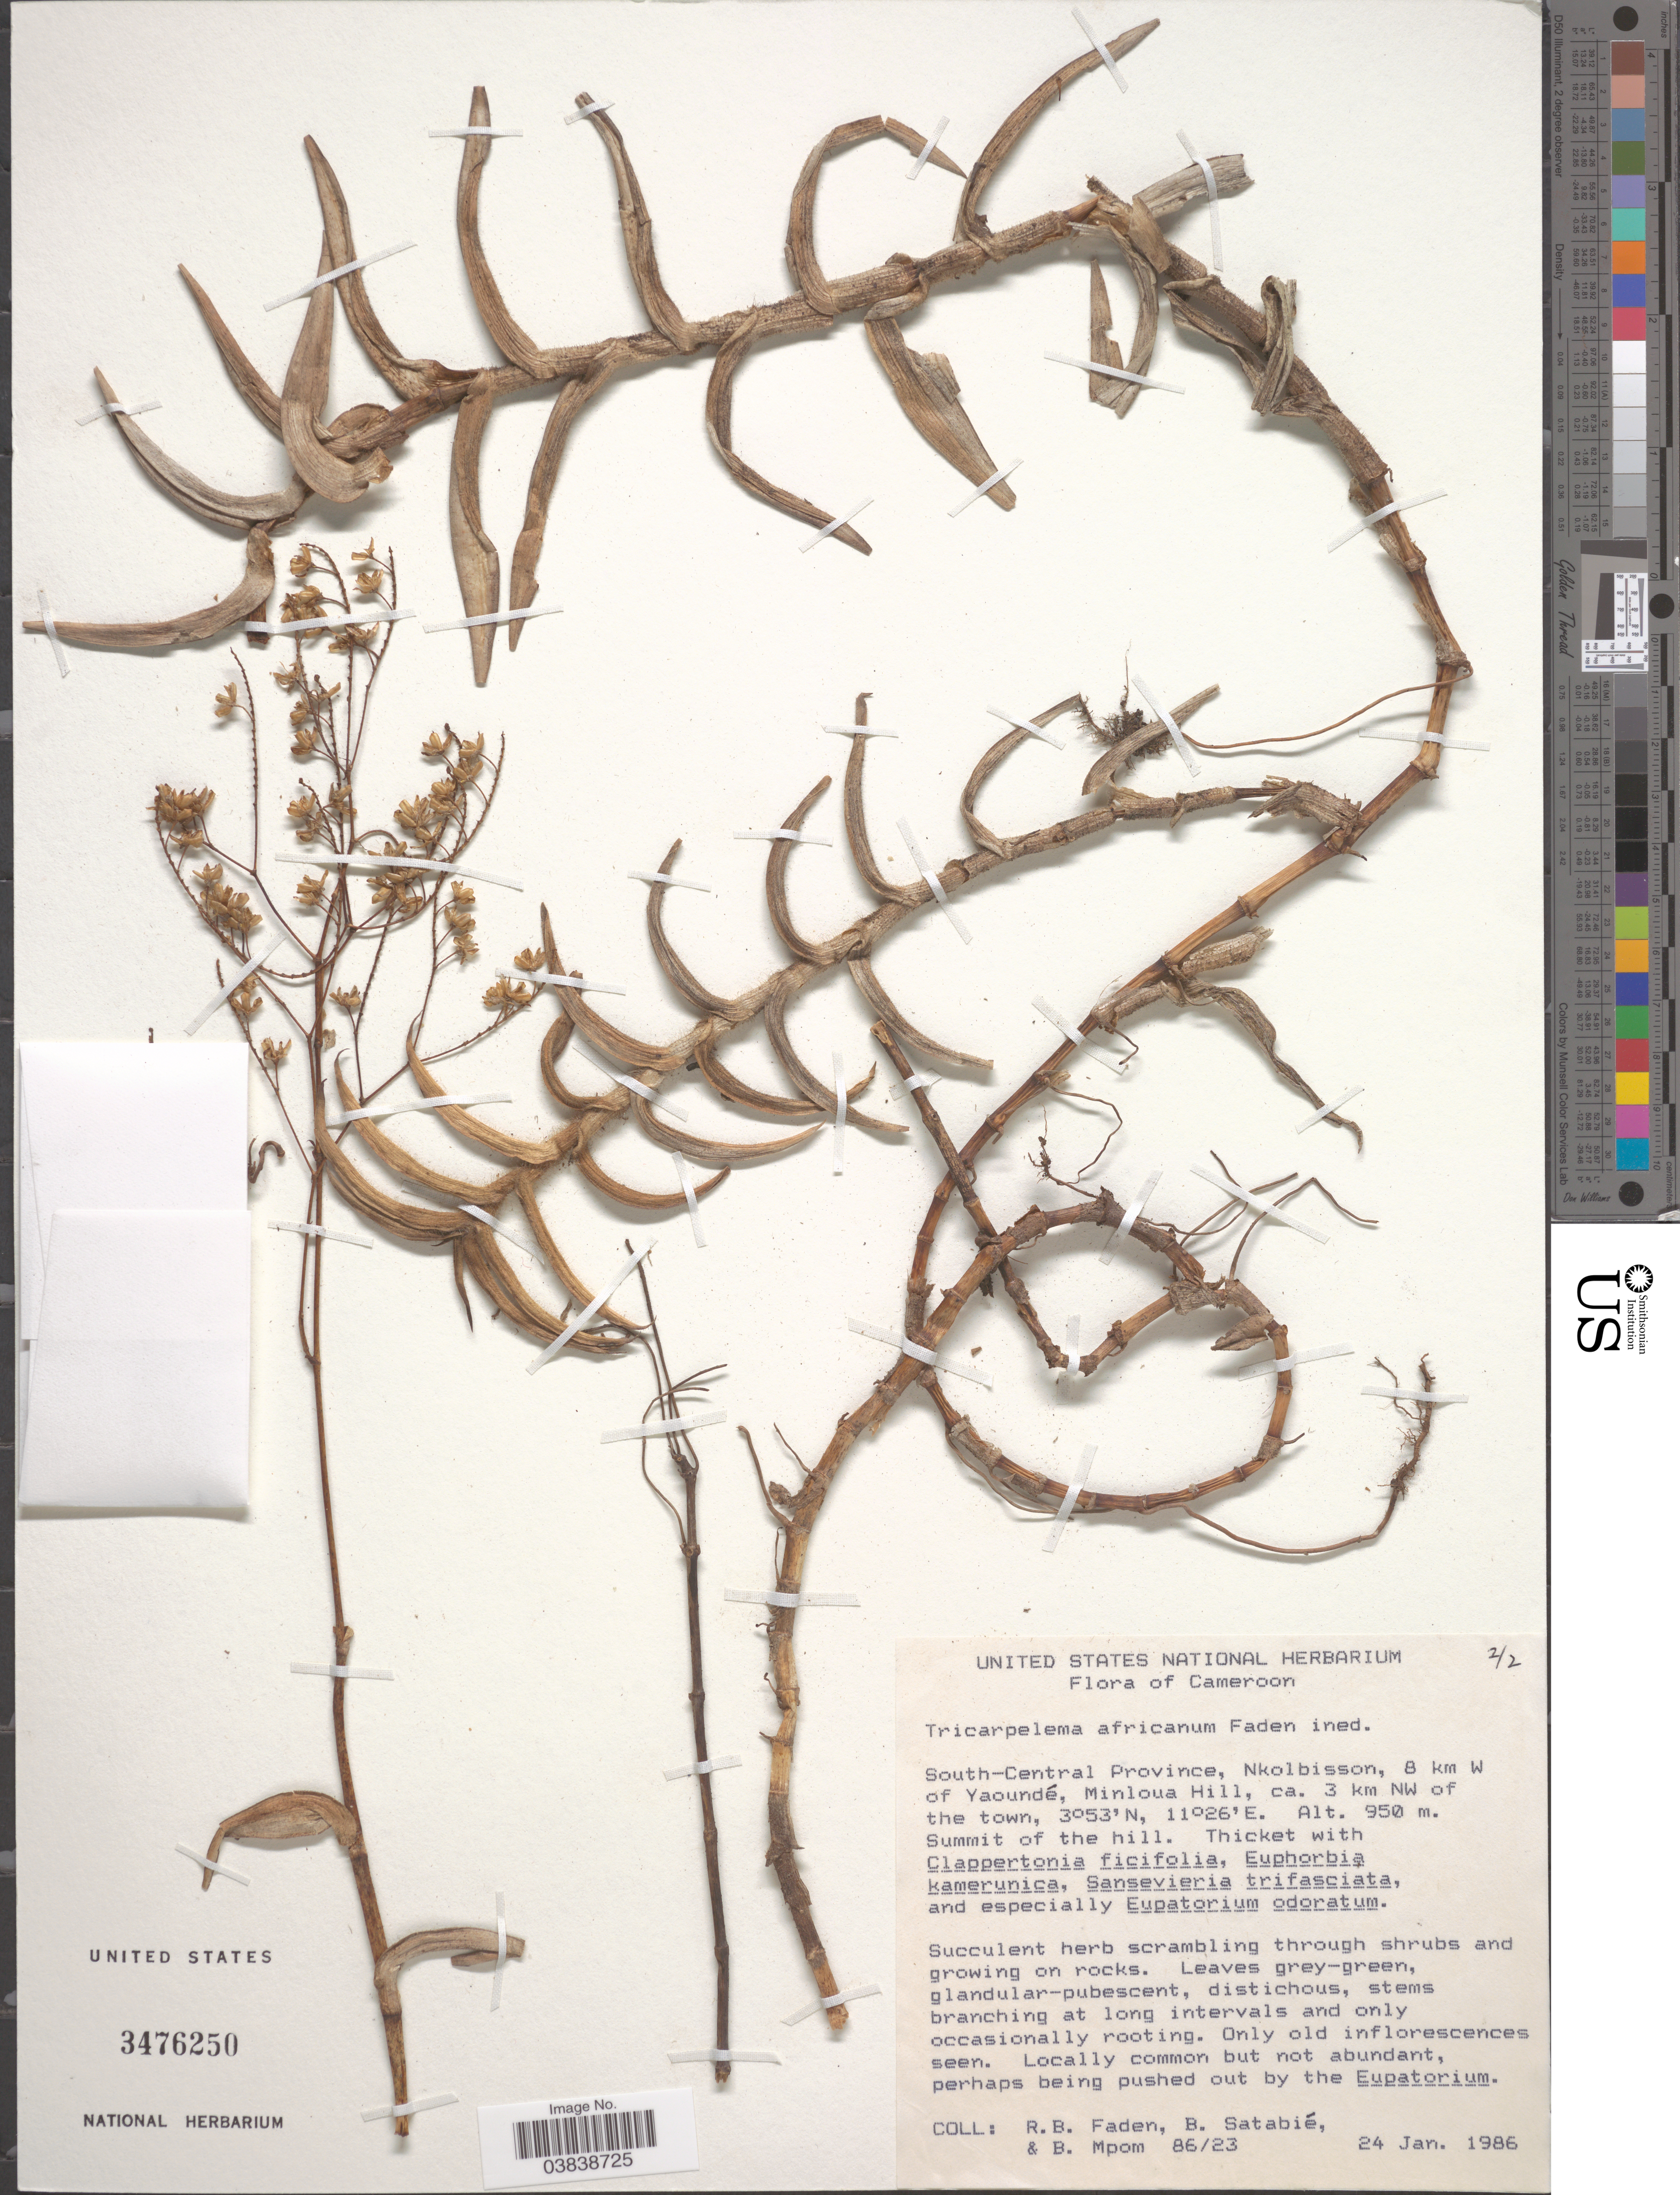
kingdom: Plantae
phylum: Tracheophyta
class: Liliopsida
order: Commelinales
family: Commelinaceae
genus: Tricarpelema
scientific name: Tricarpelema africanum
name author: Faden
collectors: R. B. Faden, B. Satabie & B. Mpom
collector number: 86/23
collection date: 1986-01-24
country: Cameroon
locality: South-Central Province, Nkolbisson, 8 km W of Yaoundé, Minloua Hill, ca. 3 km NW of the town.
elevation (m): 950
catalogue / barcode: US 3476250